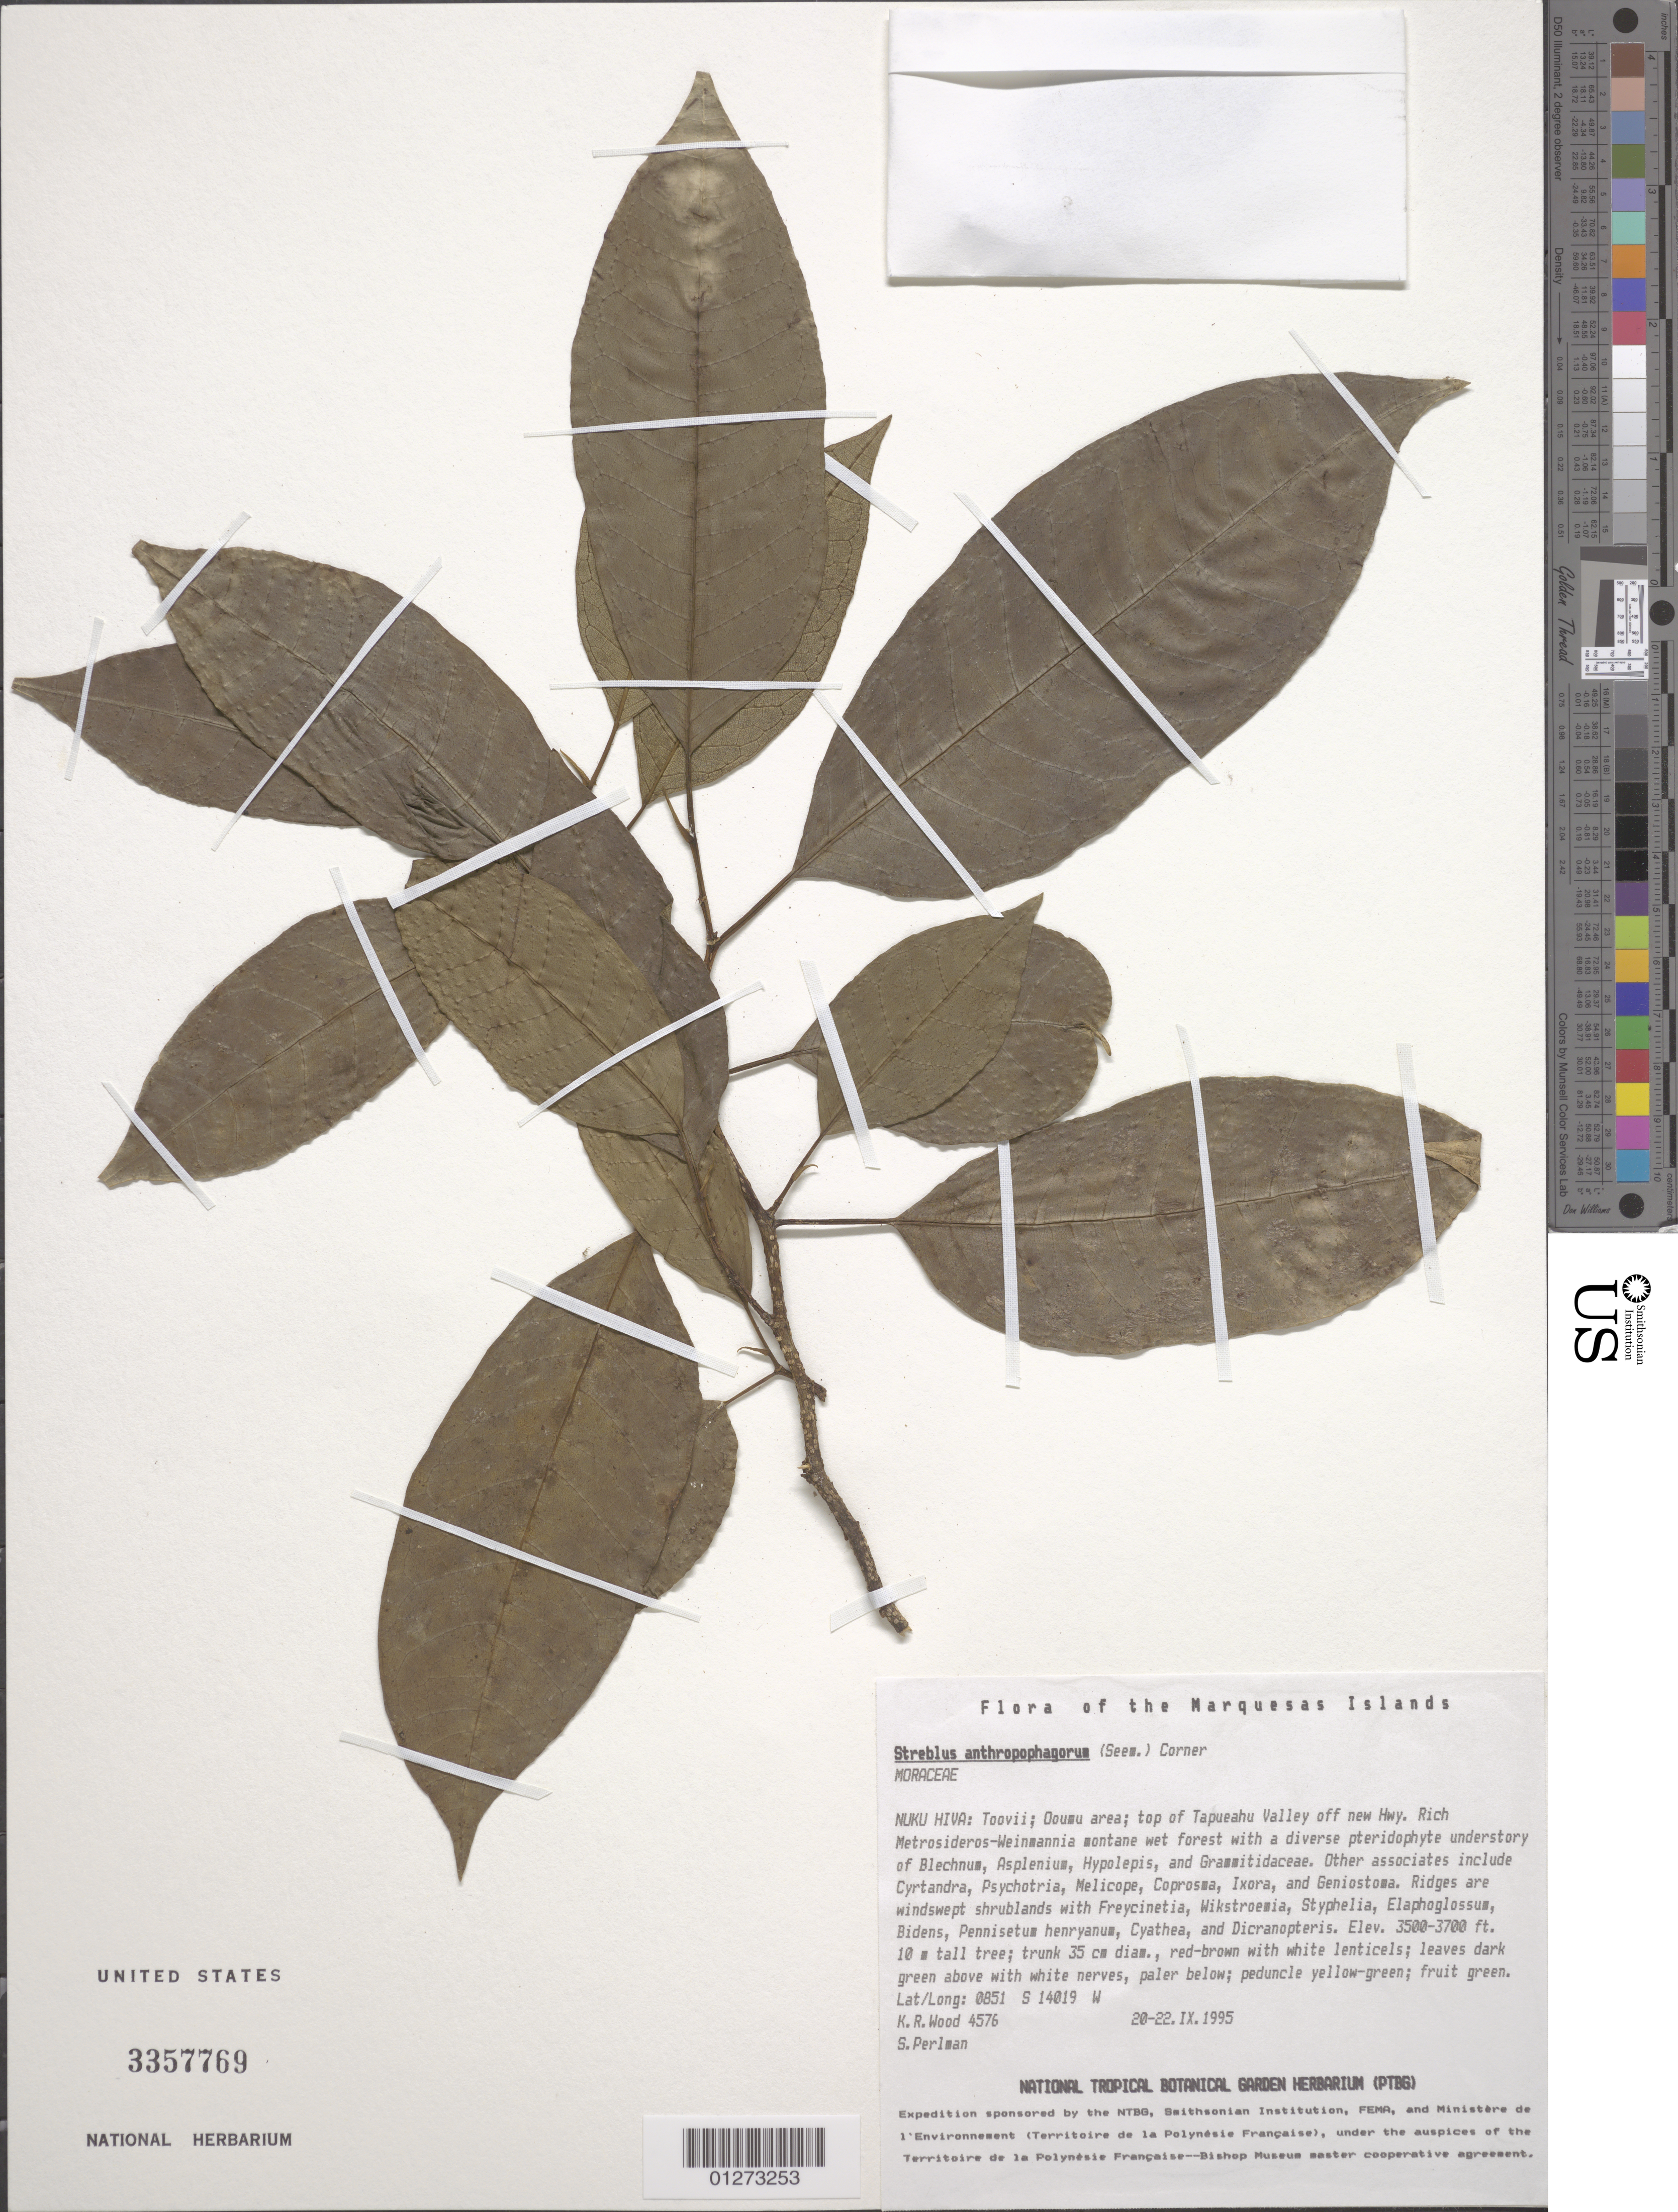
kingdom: Plantae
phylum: Tracheophyta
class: Magnoliopsida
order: Rosales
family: Moraceae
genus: Paratrophis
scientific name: Paratrophis anthropophagorum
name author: (Seem.) Benth. & Hook. f. ex Drake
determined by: Wagner, W. L., (BOT), Smithsonian Institution - National Museum of Natural History (UNITED STATES)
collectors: K. R. Wood & S. P. Perlman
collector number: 4576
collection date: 1995-09-20/1995-09-22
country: French Polynesia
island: Nuku Hiva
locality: Toovii, Ooumu area, top of Tapueahu Valley off new hwy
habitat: Rich Metrosideros - Weinmannia montane wet forests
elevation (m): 1067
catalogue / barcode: US 3357769